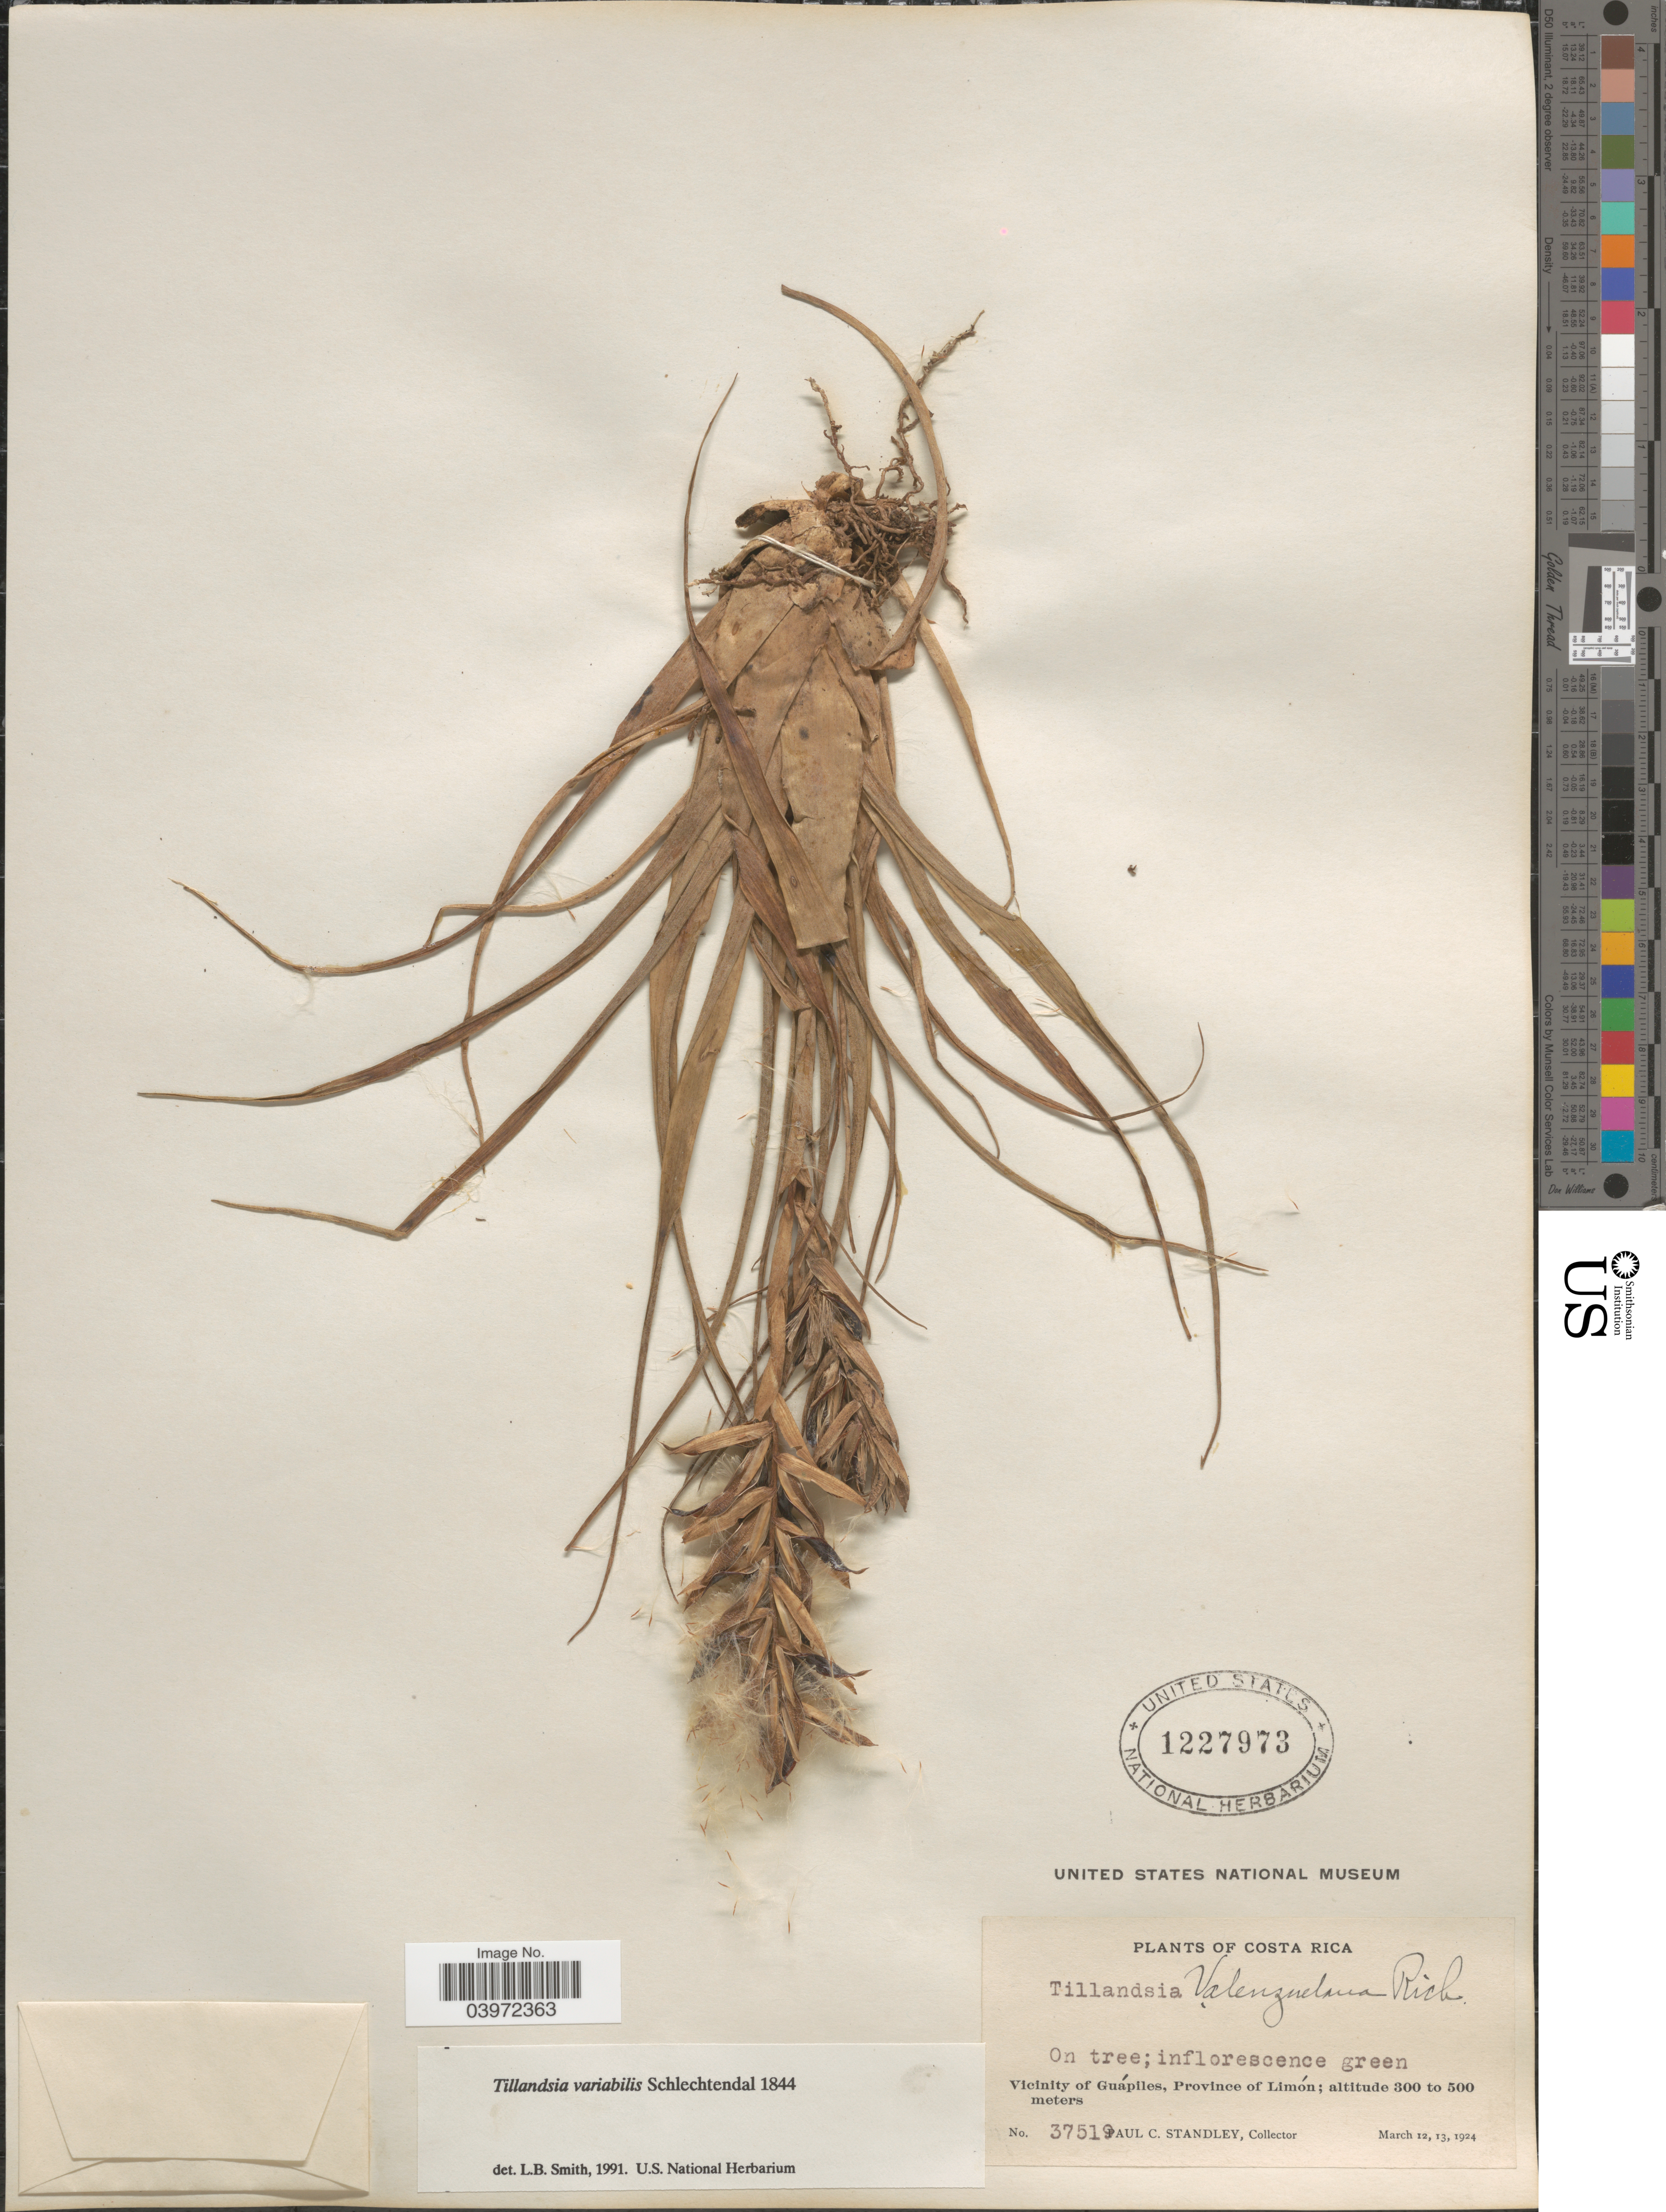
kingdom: Plantae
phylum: Tracheophyta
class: Liliopsida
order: Poales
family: Bromeliaceae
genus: Tillandsia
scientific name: Tillandsia variabilis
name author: Schltdl.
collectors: P. C. Standley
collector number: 37519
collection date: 1924-03-12/1924-03-13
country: Costa Rica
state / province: Limón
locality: Vicinity of Guápiles.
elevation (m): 300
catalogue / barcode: US 1227973